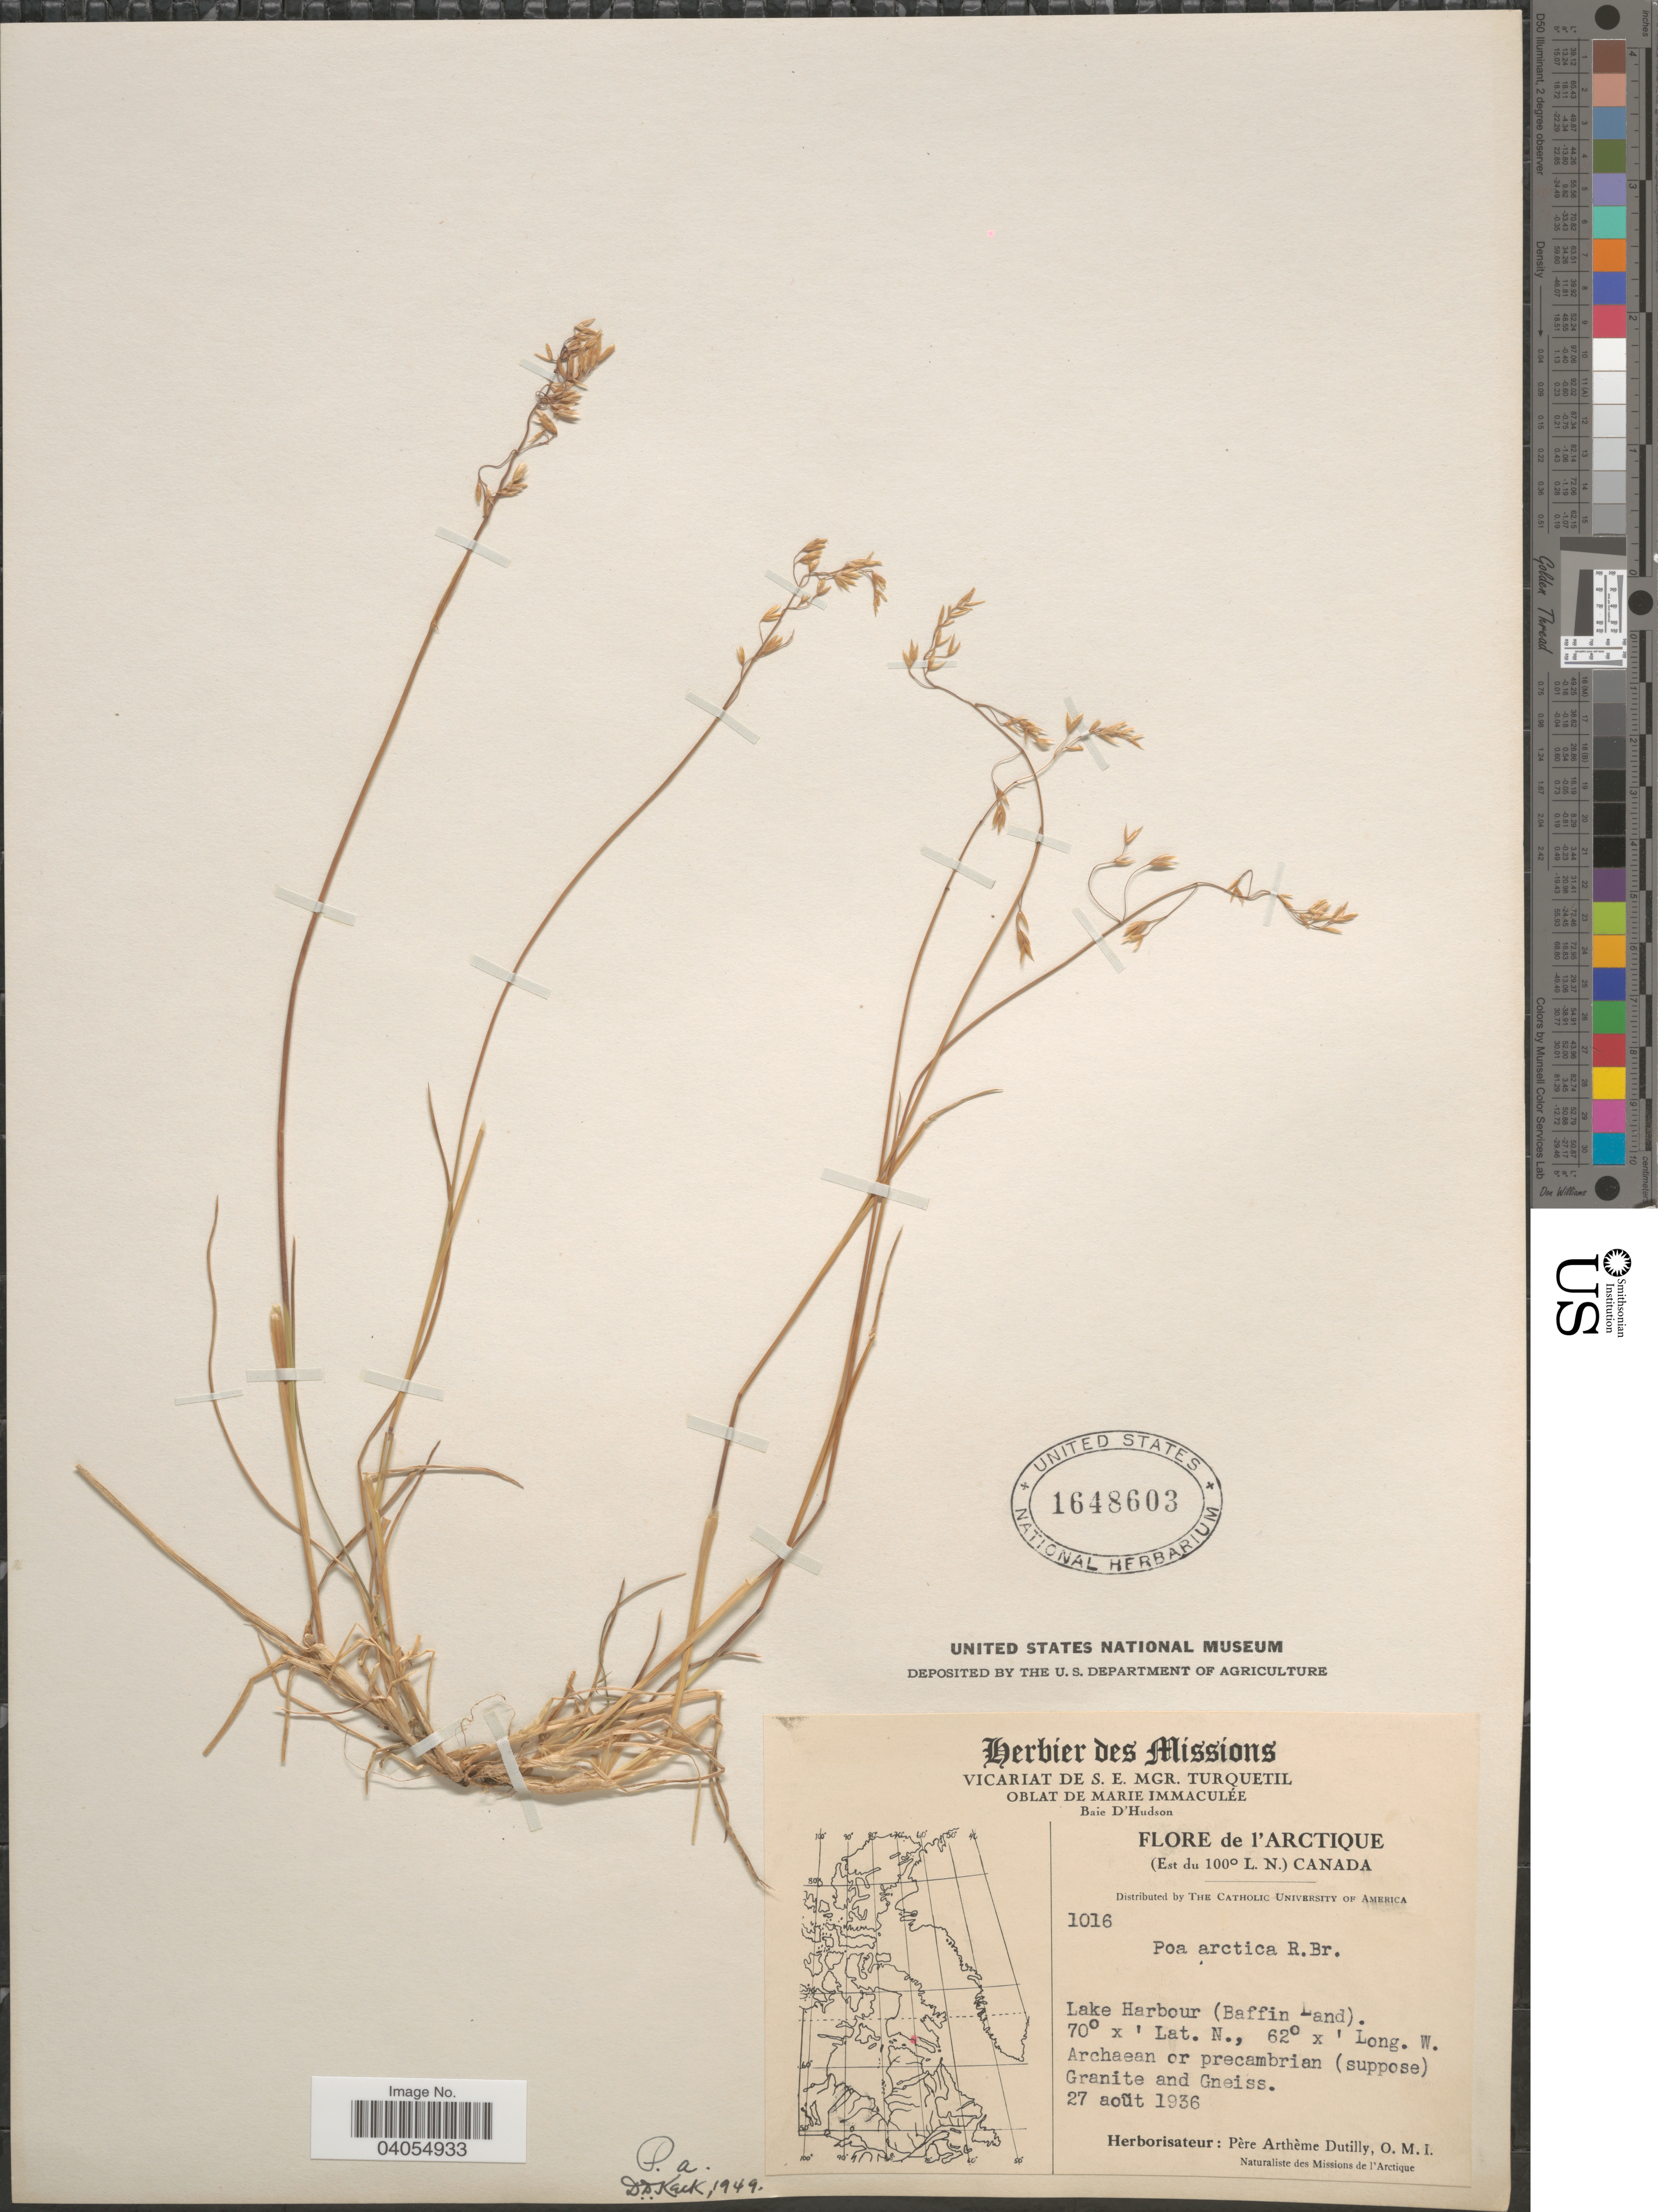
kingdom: Plantae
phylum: Tracheophyta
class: Liliopsida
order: Poales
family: Poaceae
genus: Poa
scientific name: Poa arctica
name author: R. Br.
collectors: P. Dutilly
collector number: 1016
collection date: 1936-08-27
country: Canada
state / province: Nunavut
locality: Arctique (Est du 100° L. N.) Lake Harbour (Baffin Land).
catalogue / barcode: US 1648603